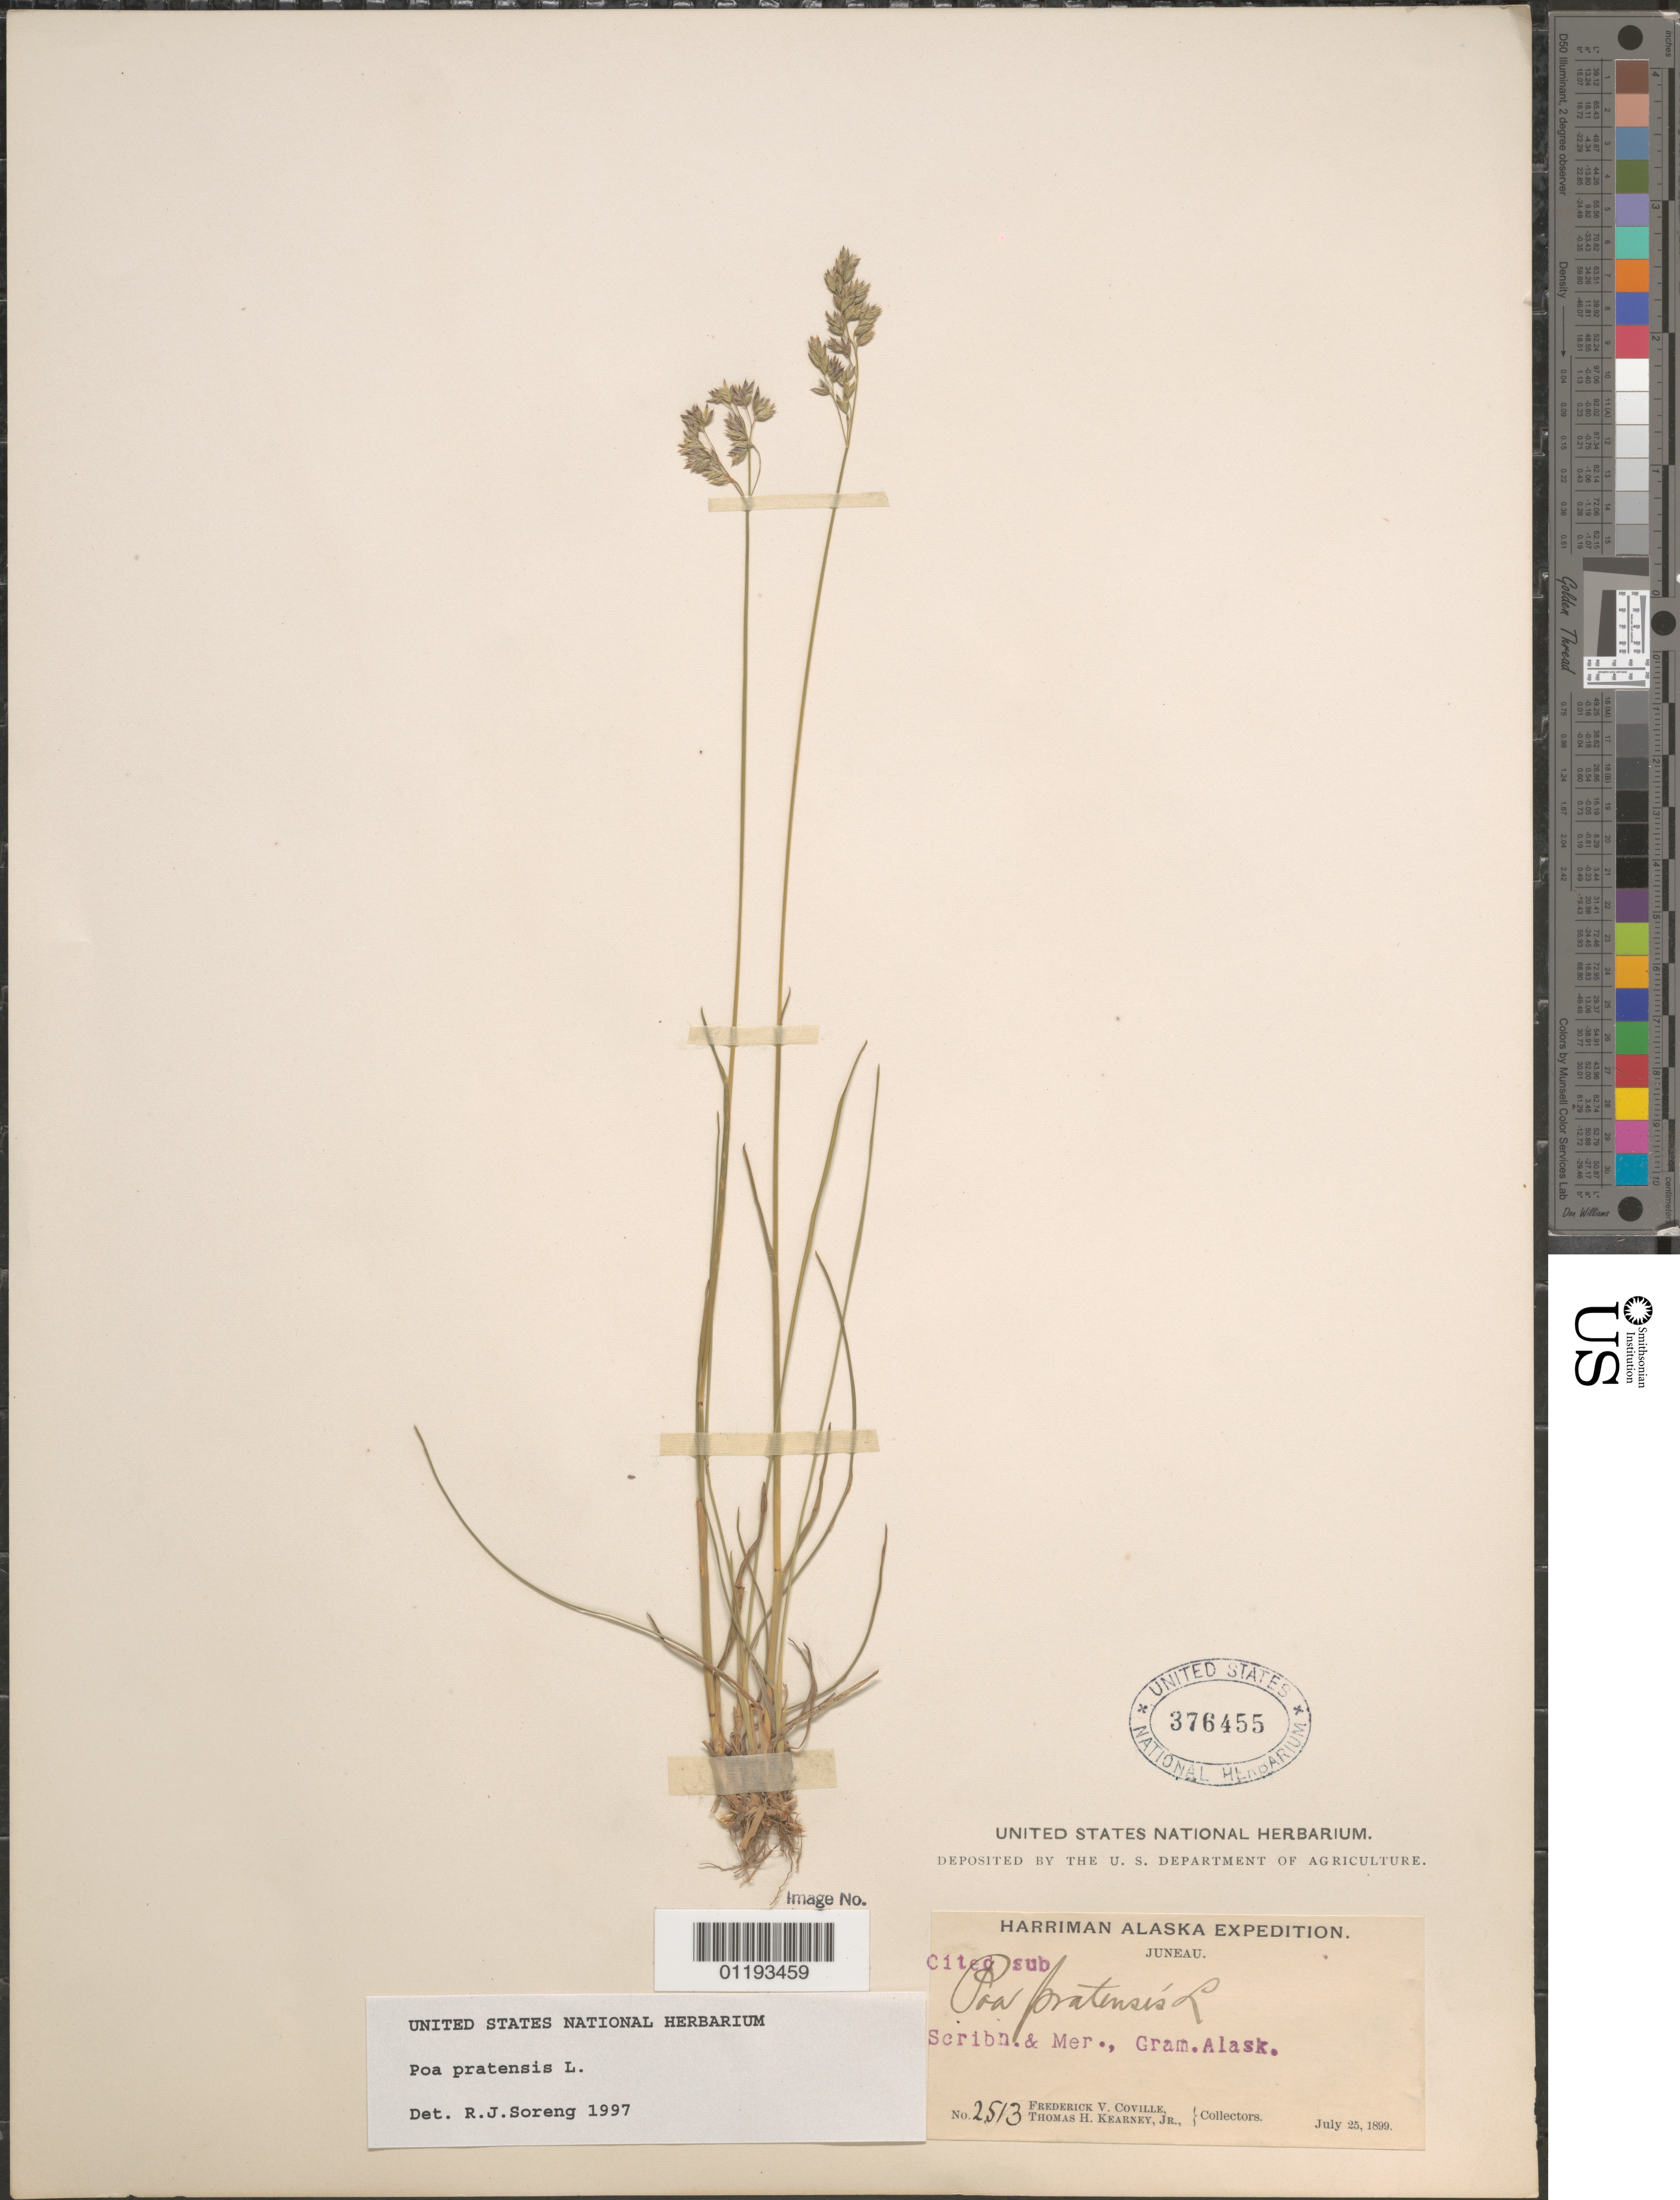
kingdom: Plantae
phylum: Tracheophyta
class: Liliopsida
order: Poales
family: Poaceae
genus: Poa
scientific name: Poa pratensis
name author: L.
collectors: F. V. Coville & F. Funston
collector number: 2513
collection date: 1899-07-25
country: United States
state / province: Alaska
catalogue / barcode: US 376455